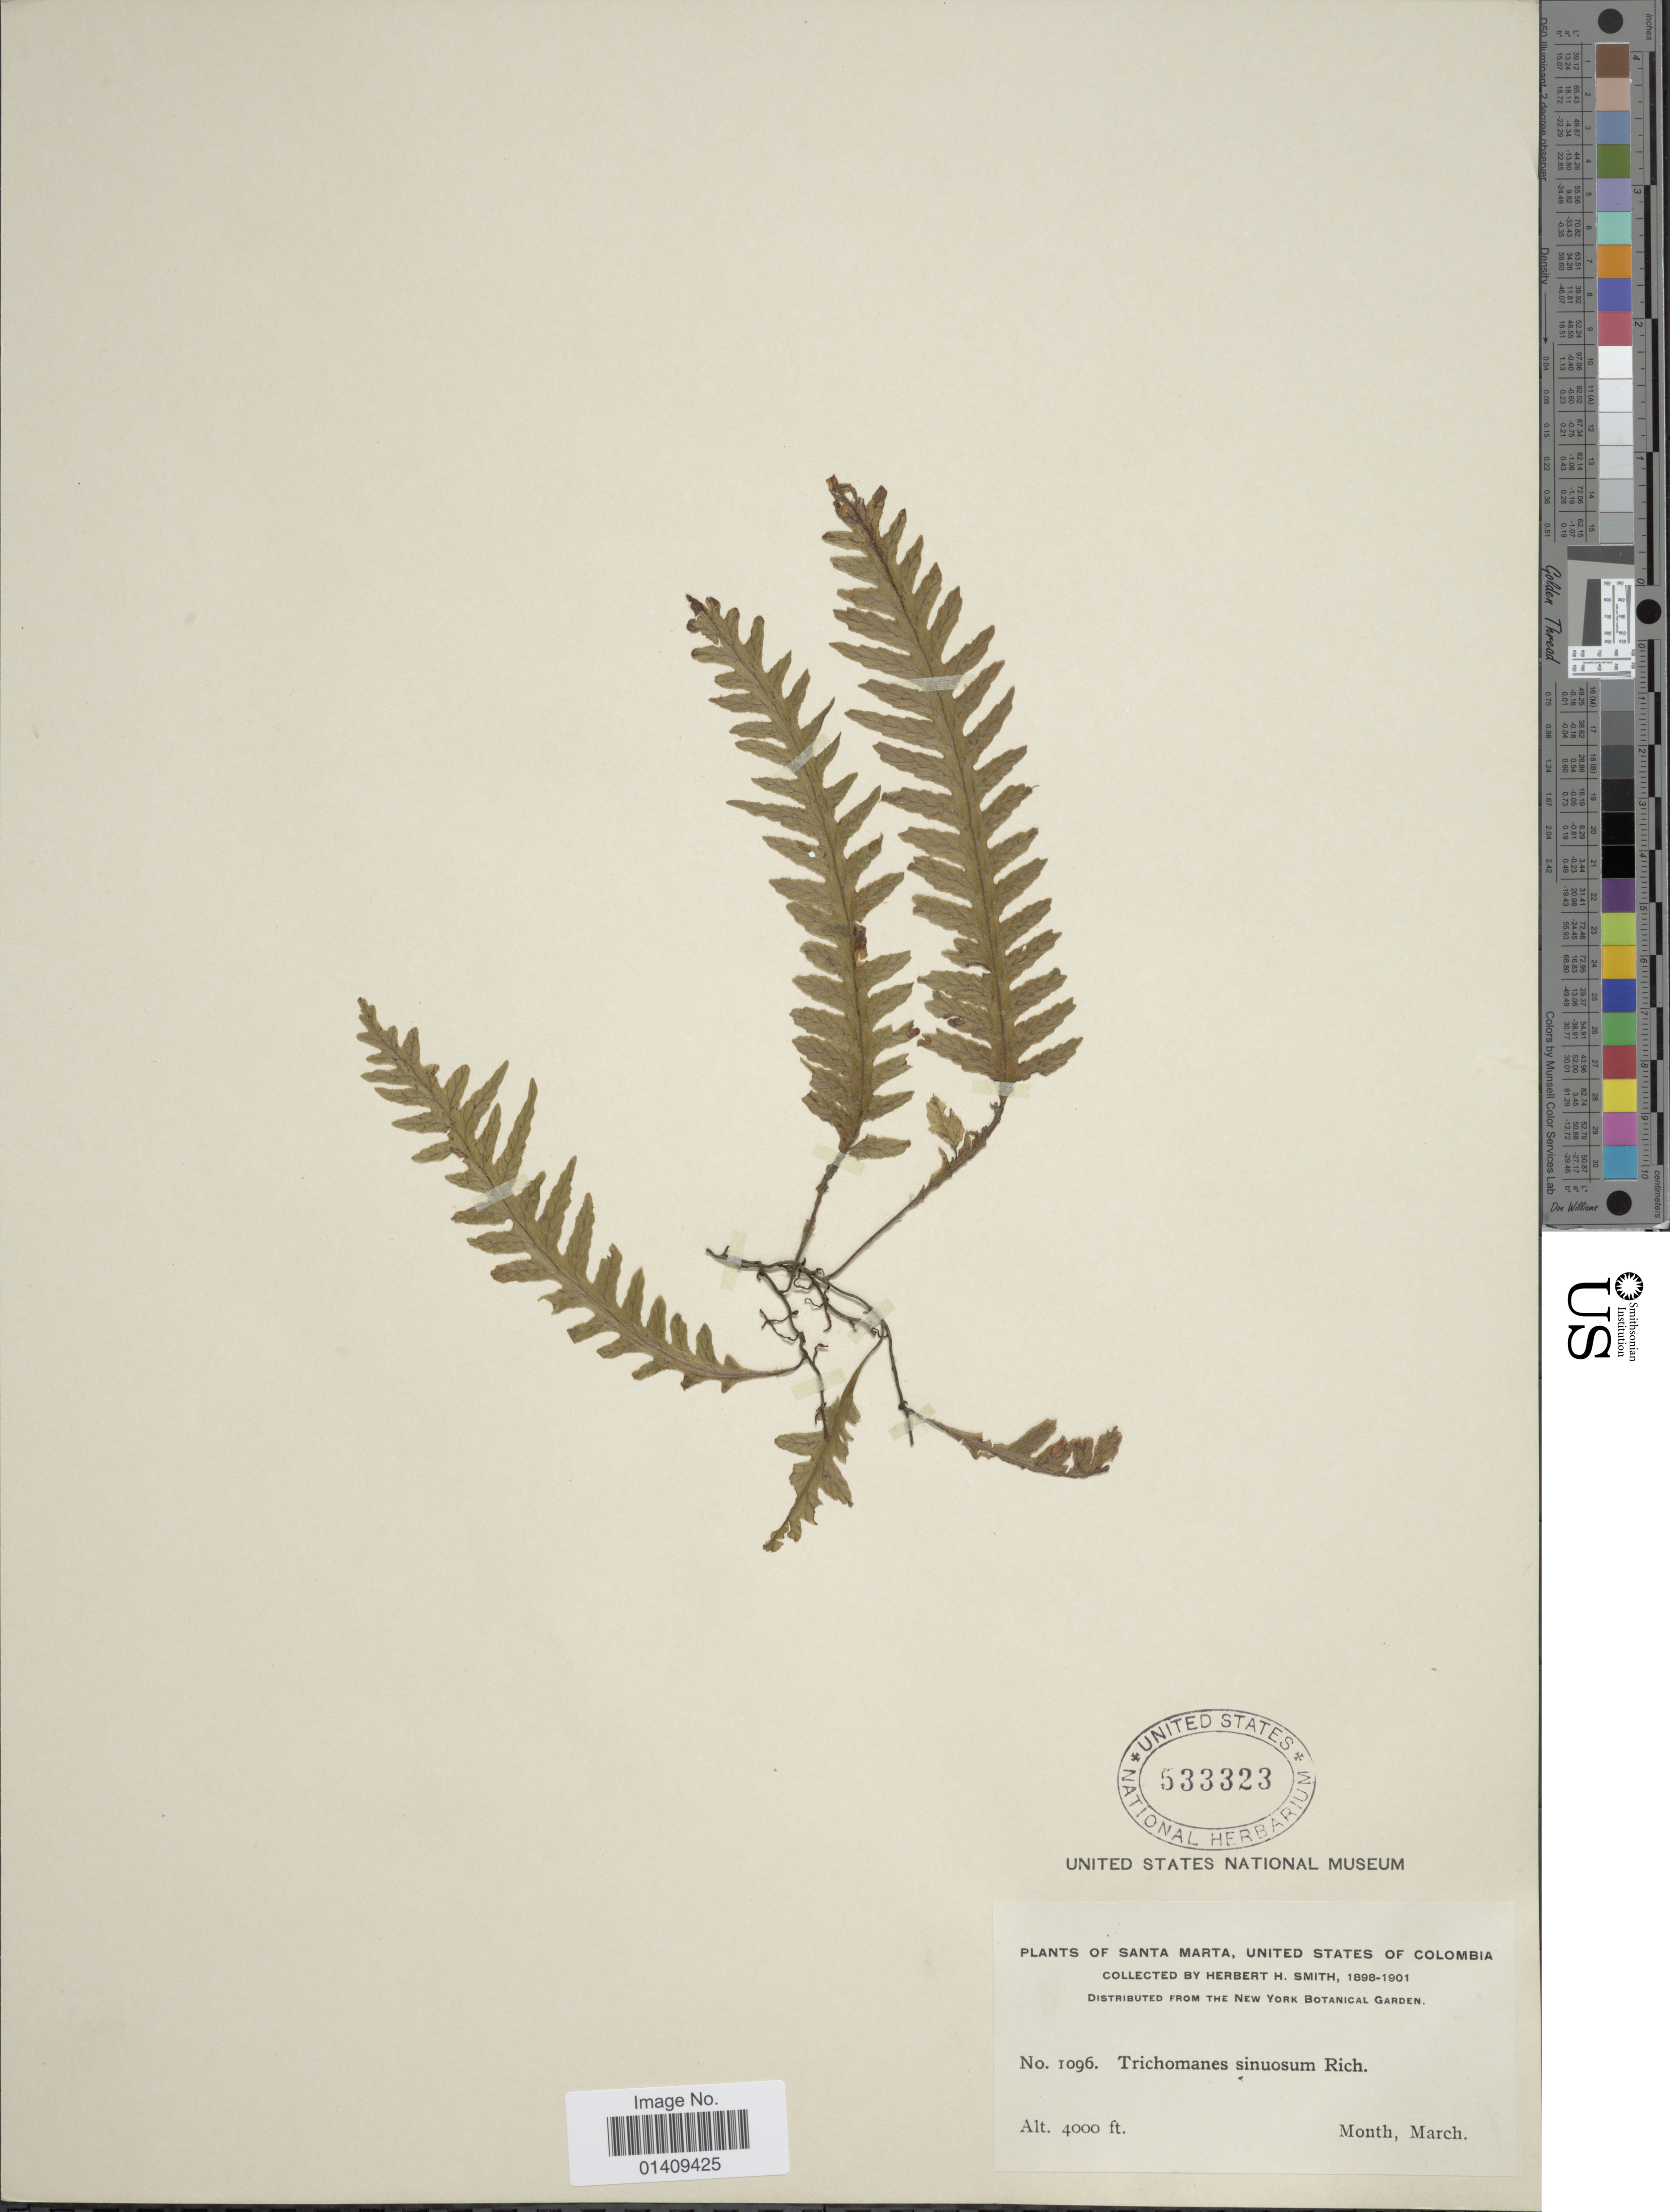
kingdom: Plantae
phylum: Tracheophyta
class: Polypodiopsida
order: Hymenophyllales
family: Hymenophyllaceae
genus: Trichomanes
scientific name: Trichomanes polypodioides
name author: L.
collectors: H. H. Smith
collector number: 1096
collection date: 1898-03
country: Colombia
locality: Santa Marta, United States of Colombia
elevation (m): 1219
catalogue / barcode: US 533323